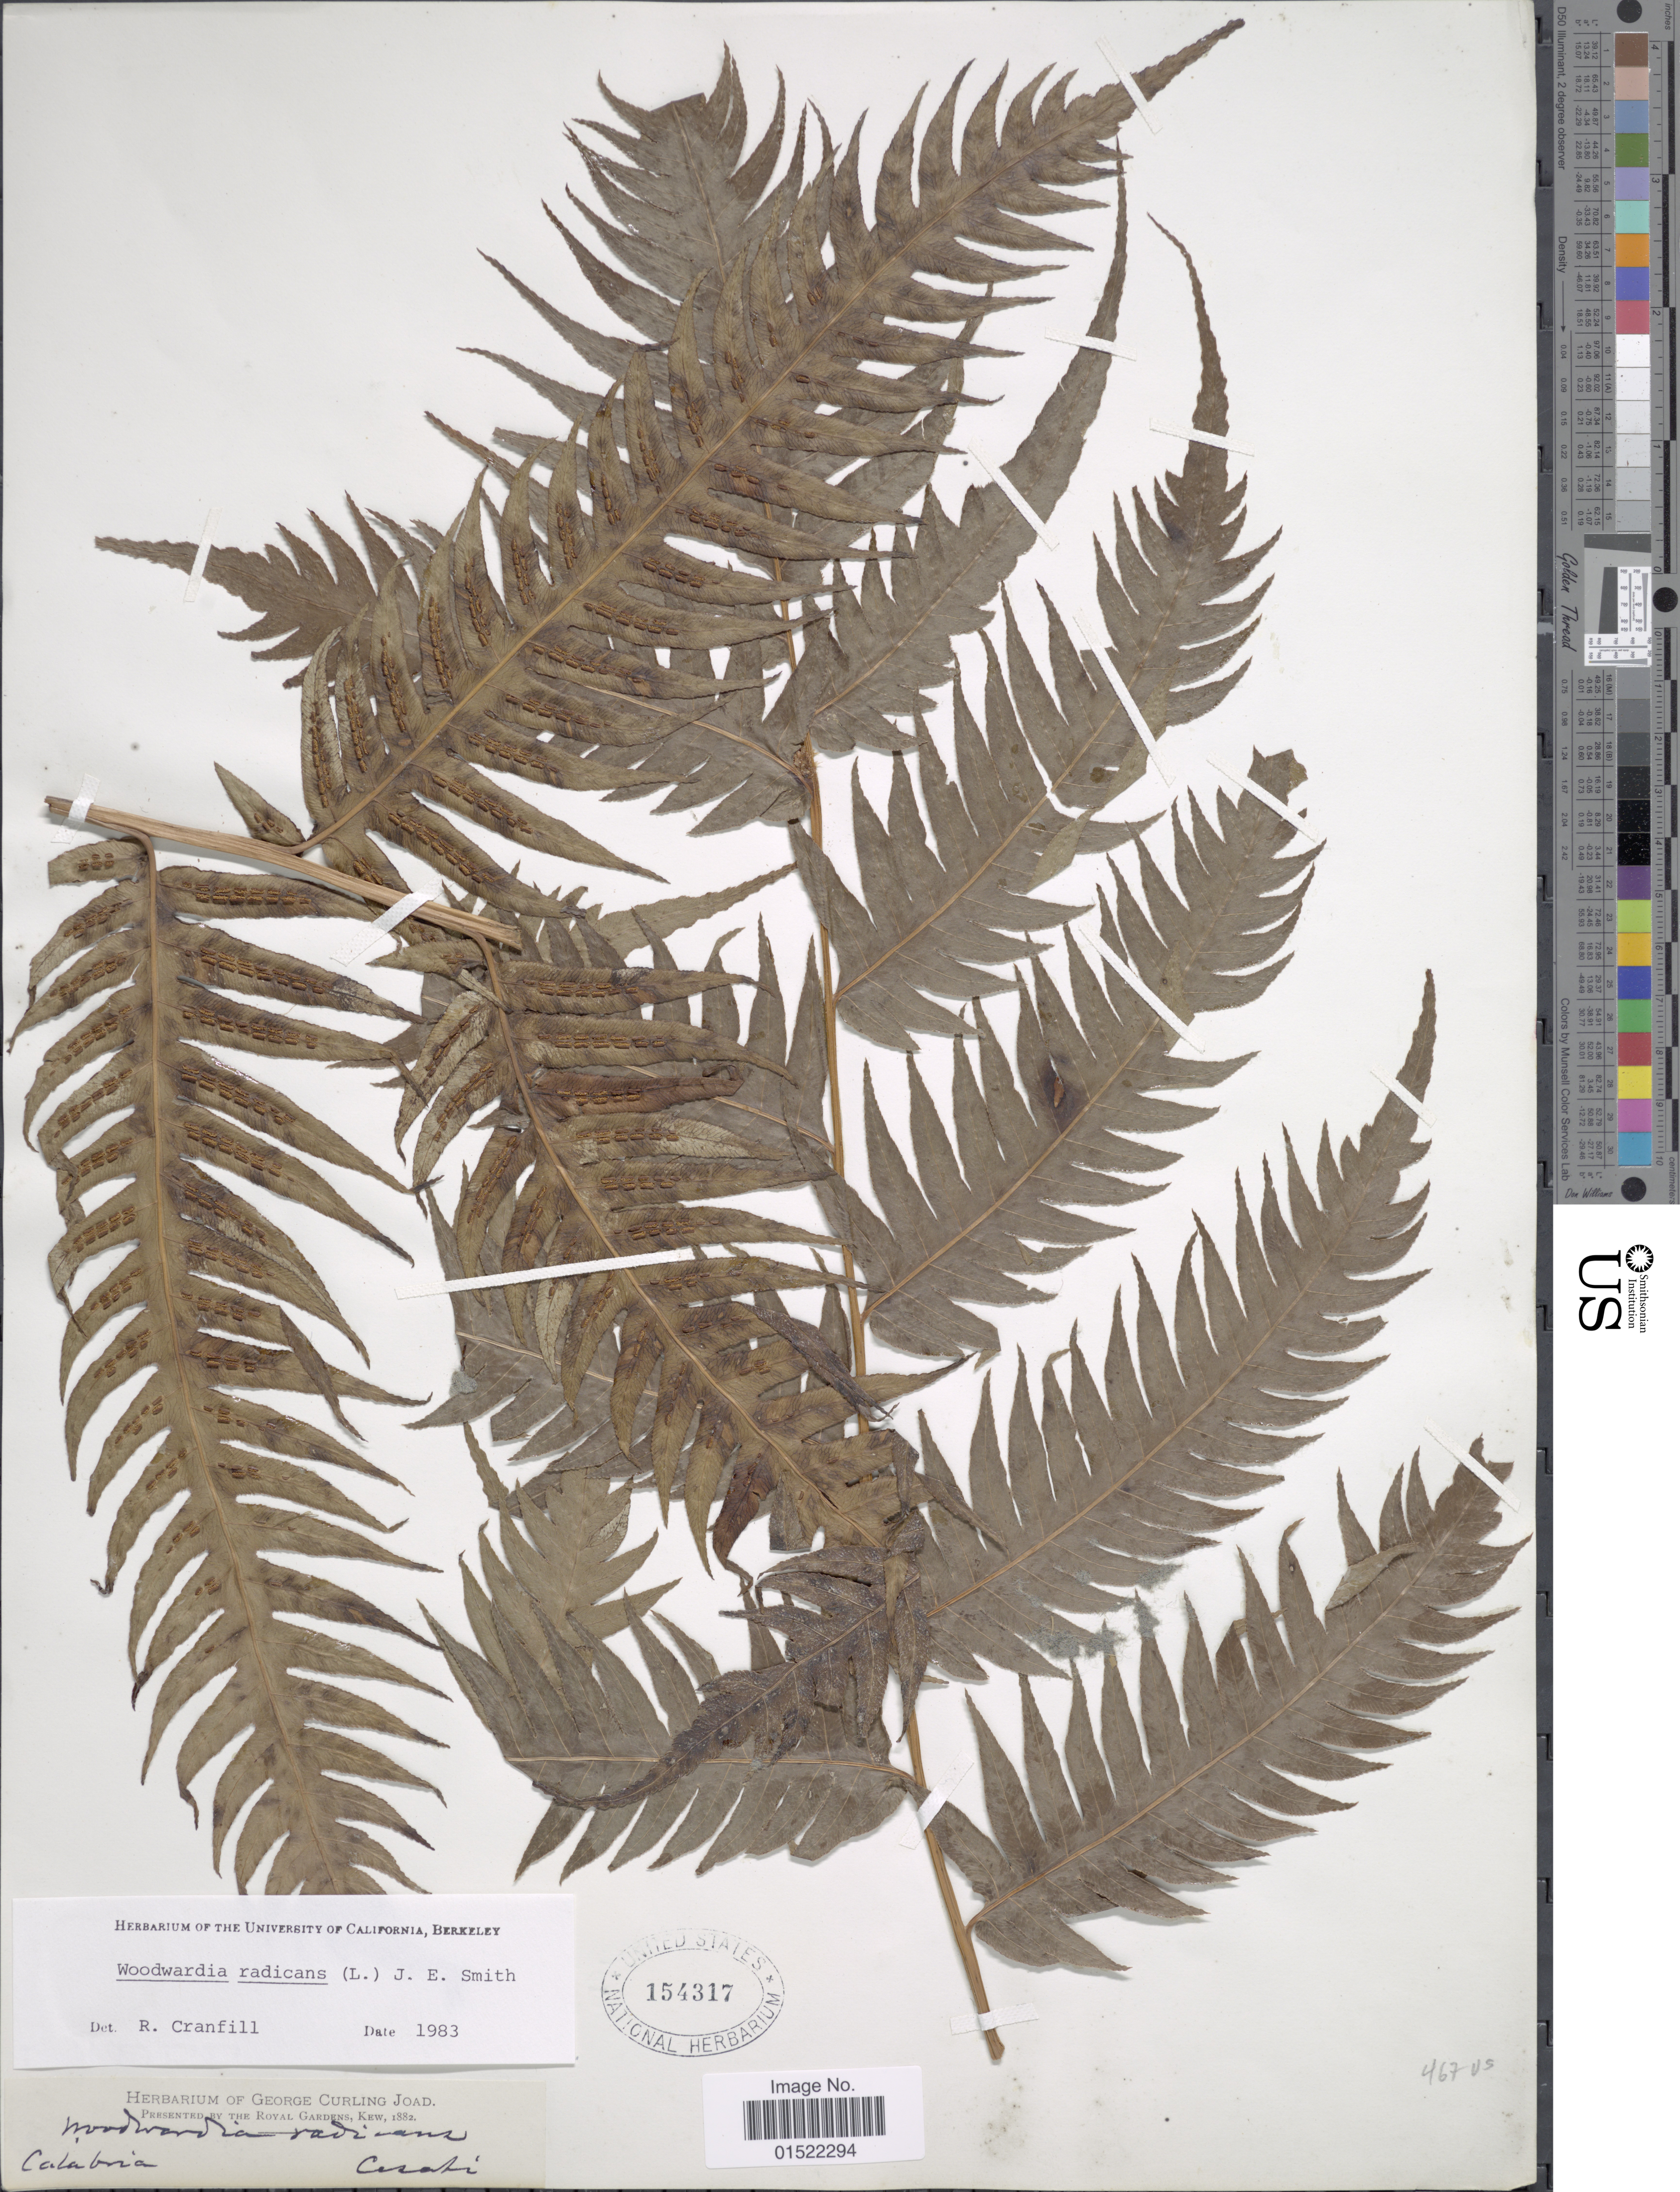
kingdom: Plantae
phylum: Tracheophyta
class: Polypodiopsida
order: Polypodiales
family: Blechnaceae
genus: Woodwardia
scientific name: Woodwardia radicans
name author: (L.) Sm.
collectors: Cesati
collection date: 1882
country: Italy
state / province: Calabria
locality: Calabria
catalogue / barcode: US 154317